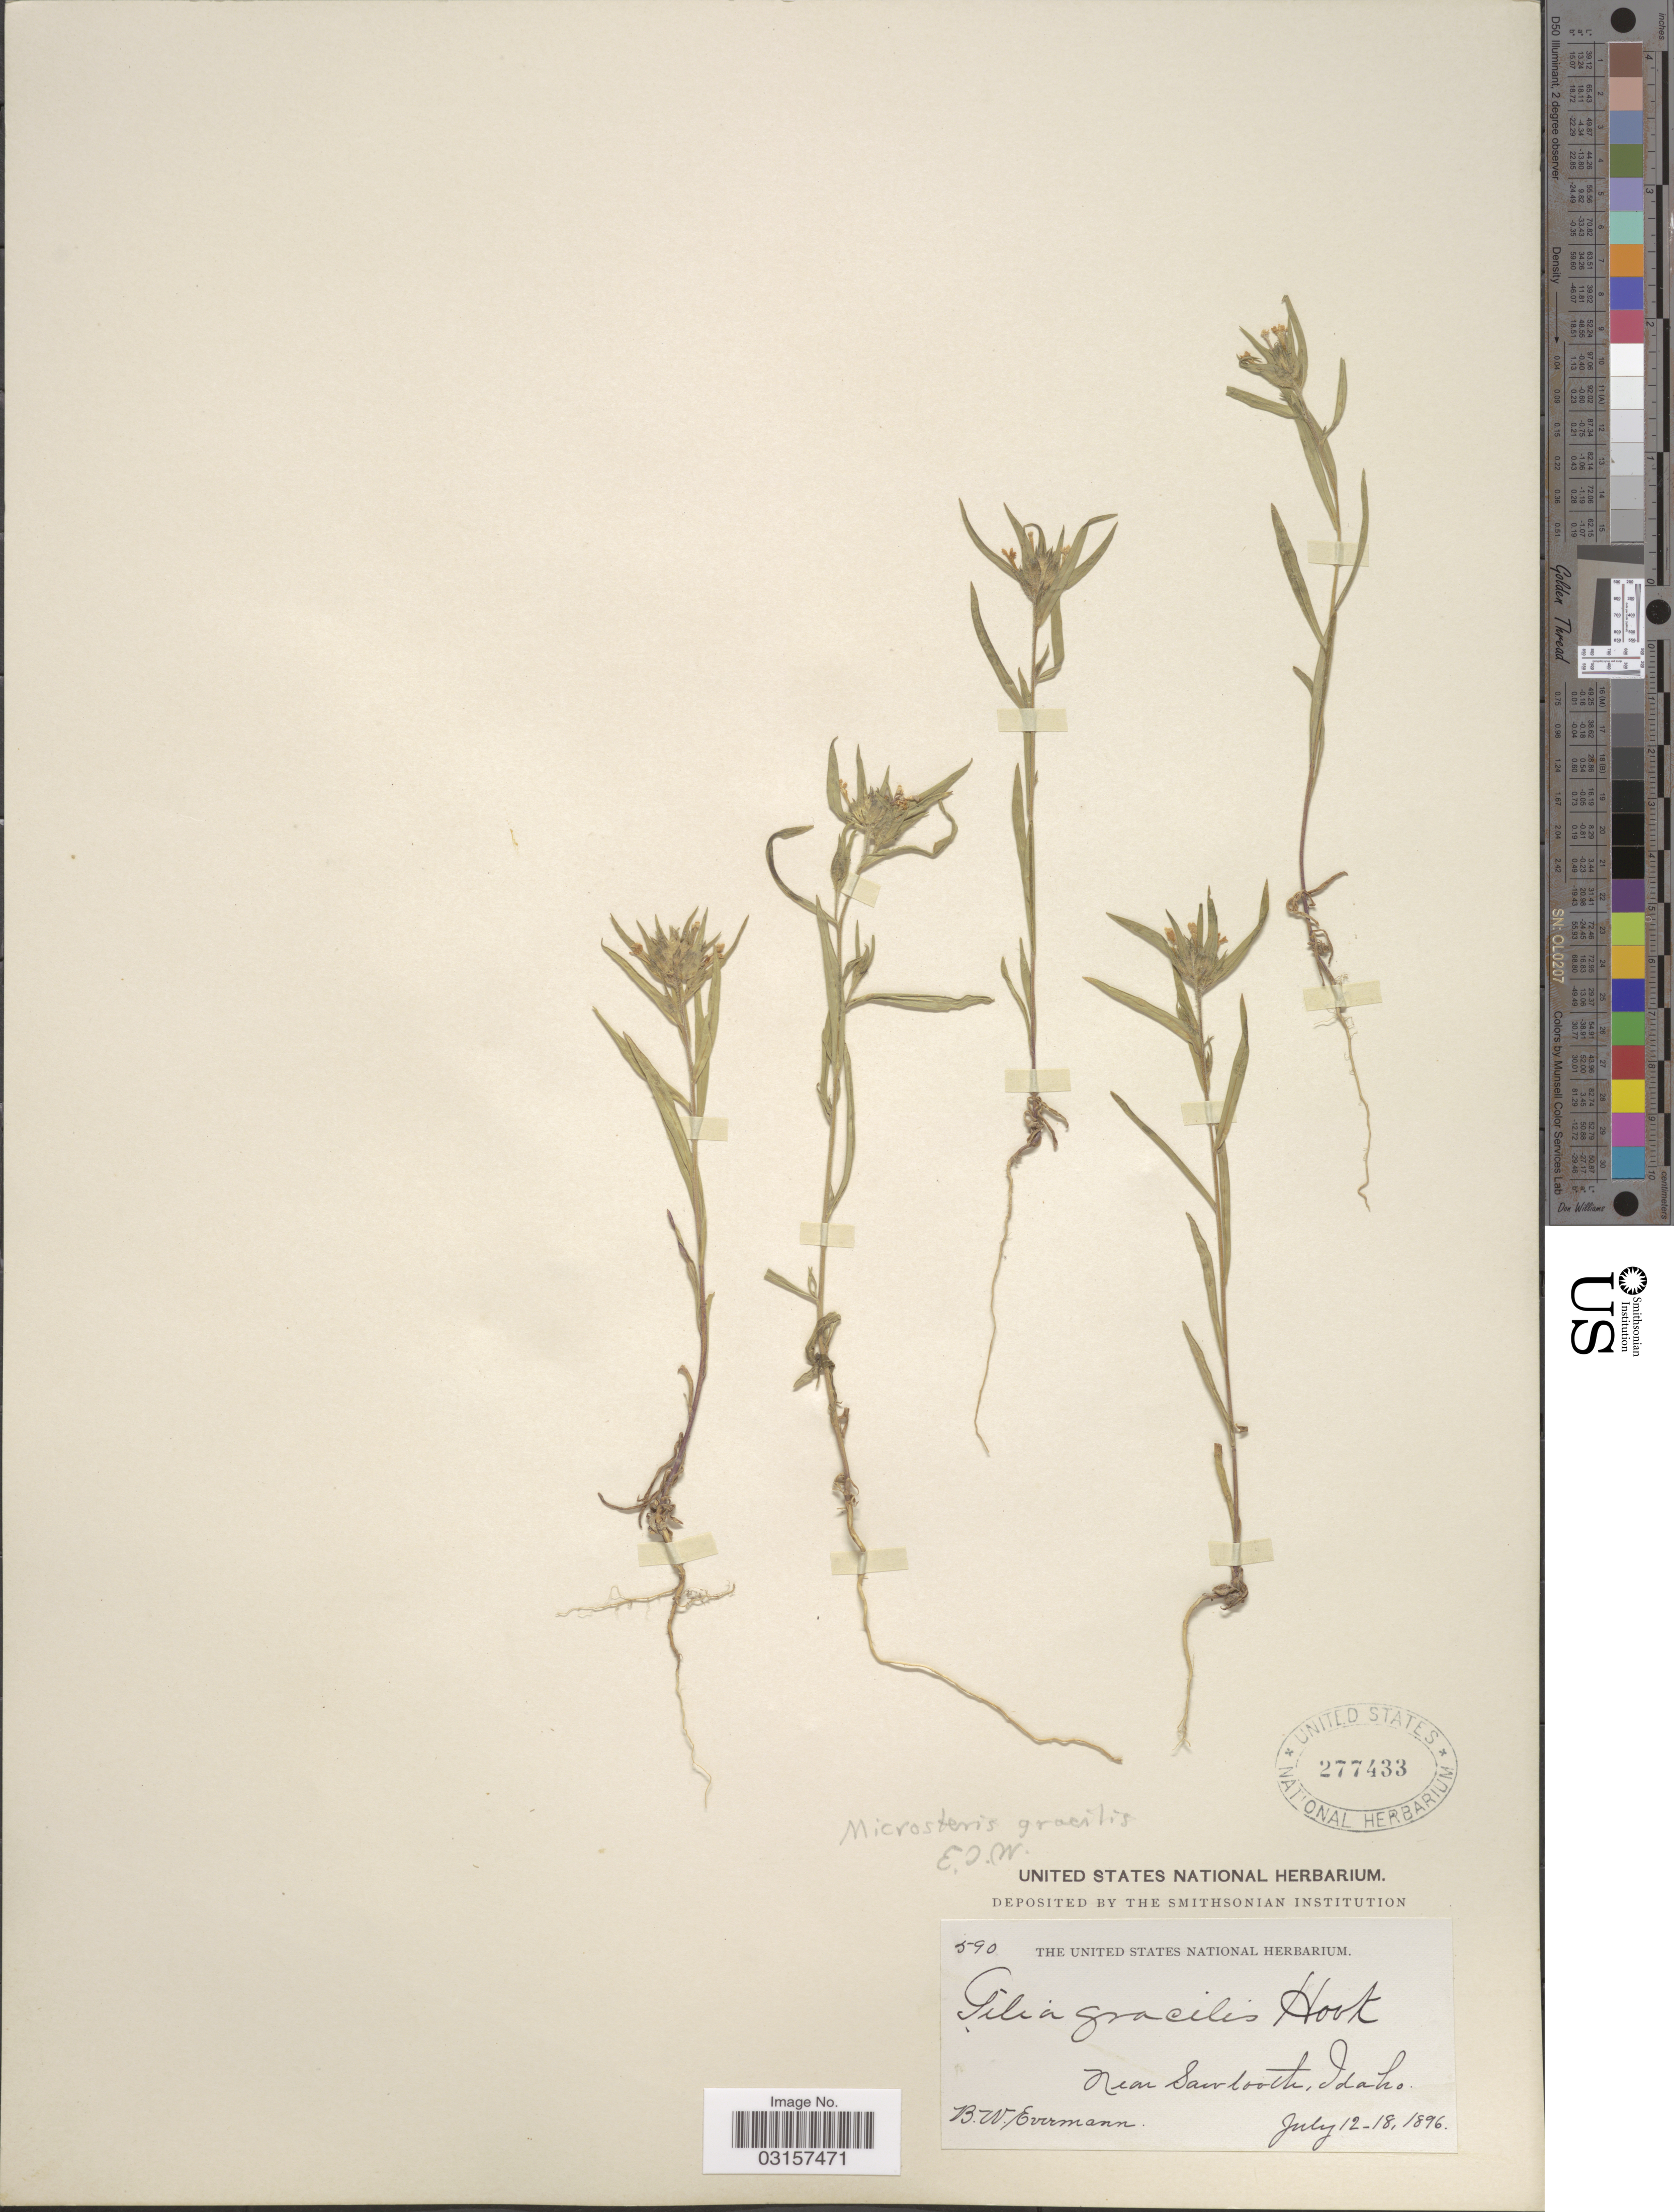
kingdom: Plantae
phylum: Tracheophyta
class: Magnoliopsida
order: Ericales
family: Polemoniaceae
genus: Microsteris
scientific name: Microsteris gracilis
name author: (Hook.) Greene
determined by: (US) Smithsonian Institution - National Museum of Natural History - Department of Botany (UNITED STATES)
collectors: B. W. Evermann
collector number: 590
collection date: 1896-07-12/1896-07-18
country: United States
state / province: Idaho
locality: Near Sawtooth.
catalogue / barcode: US 277433